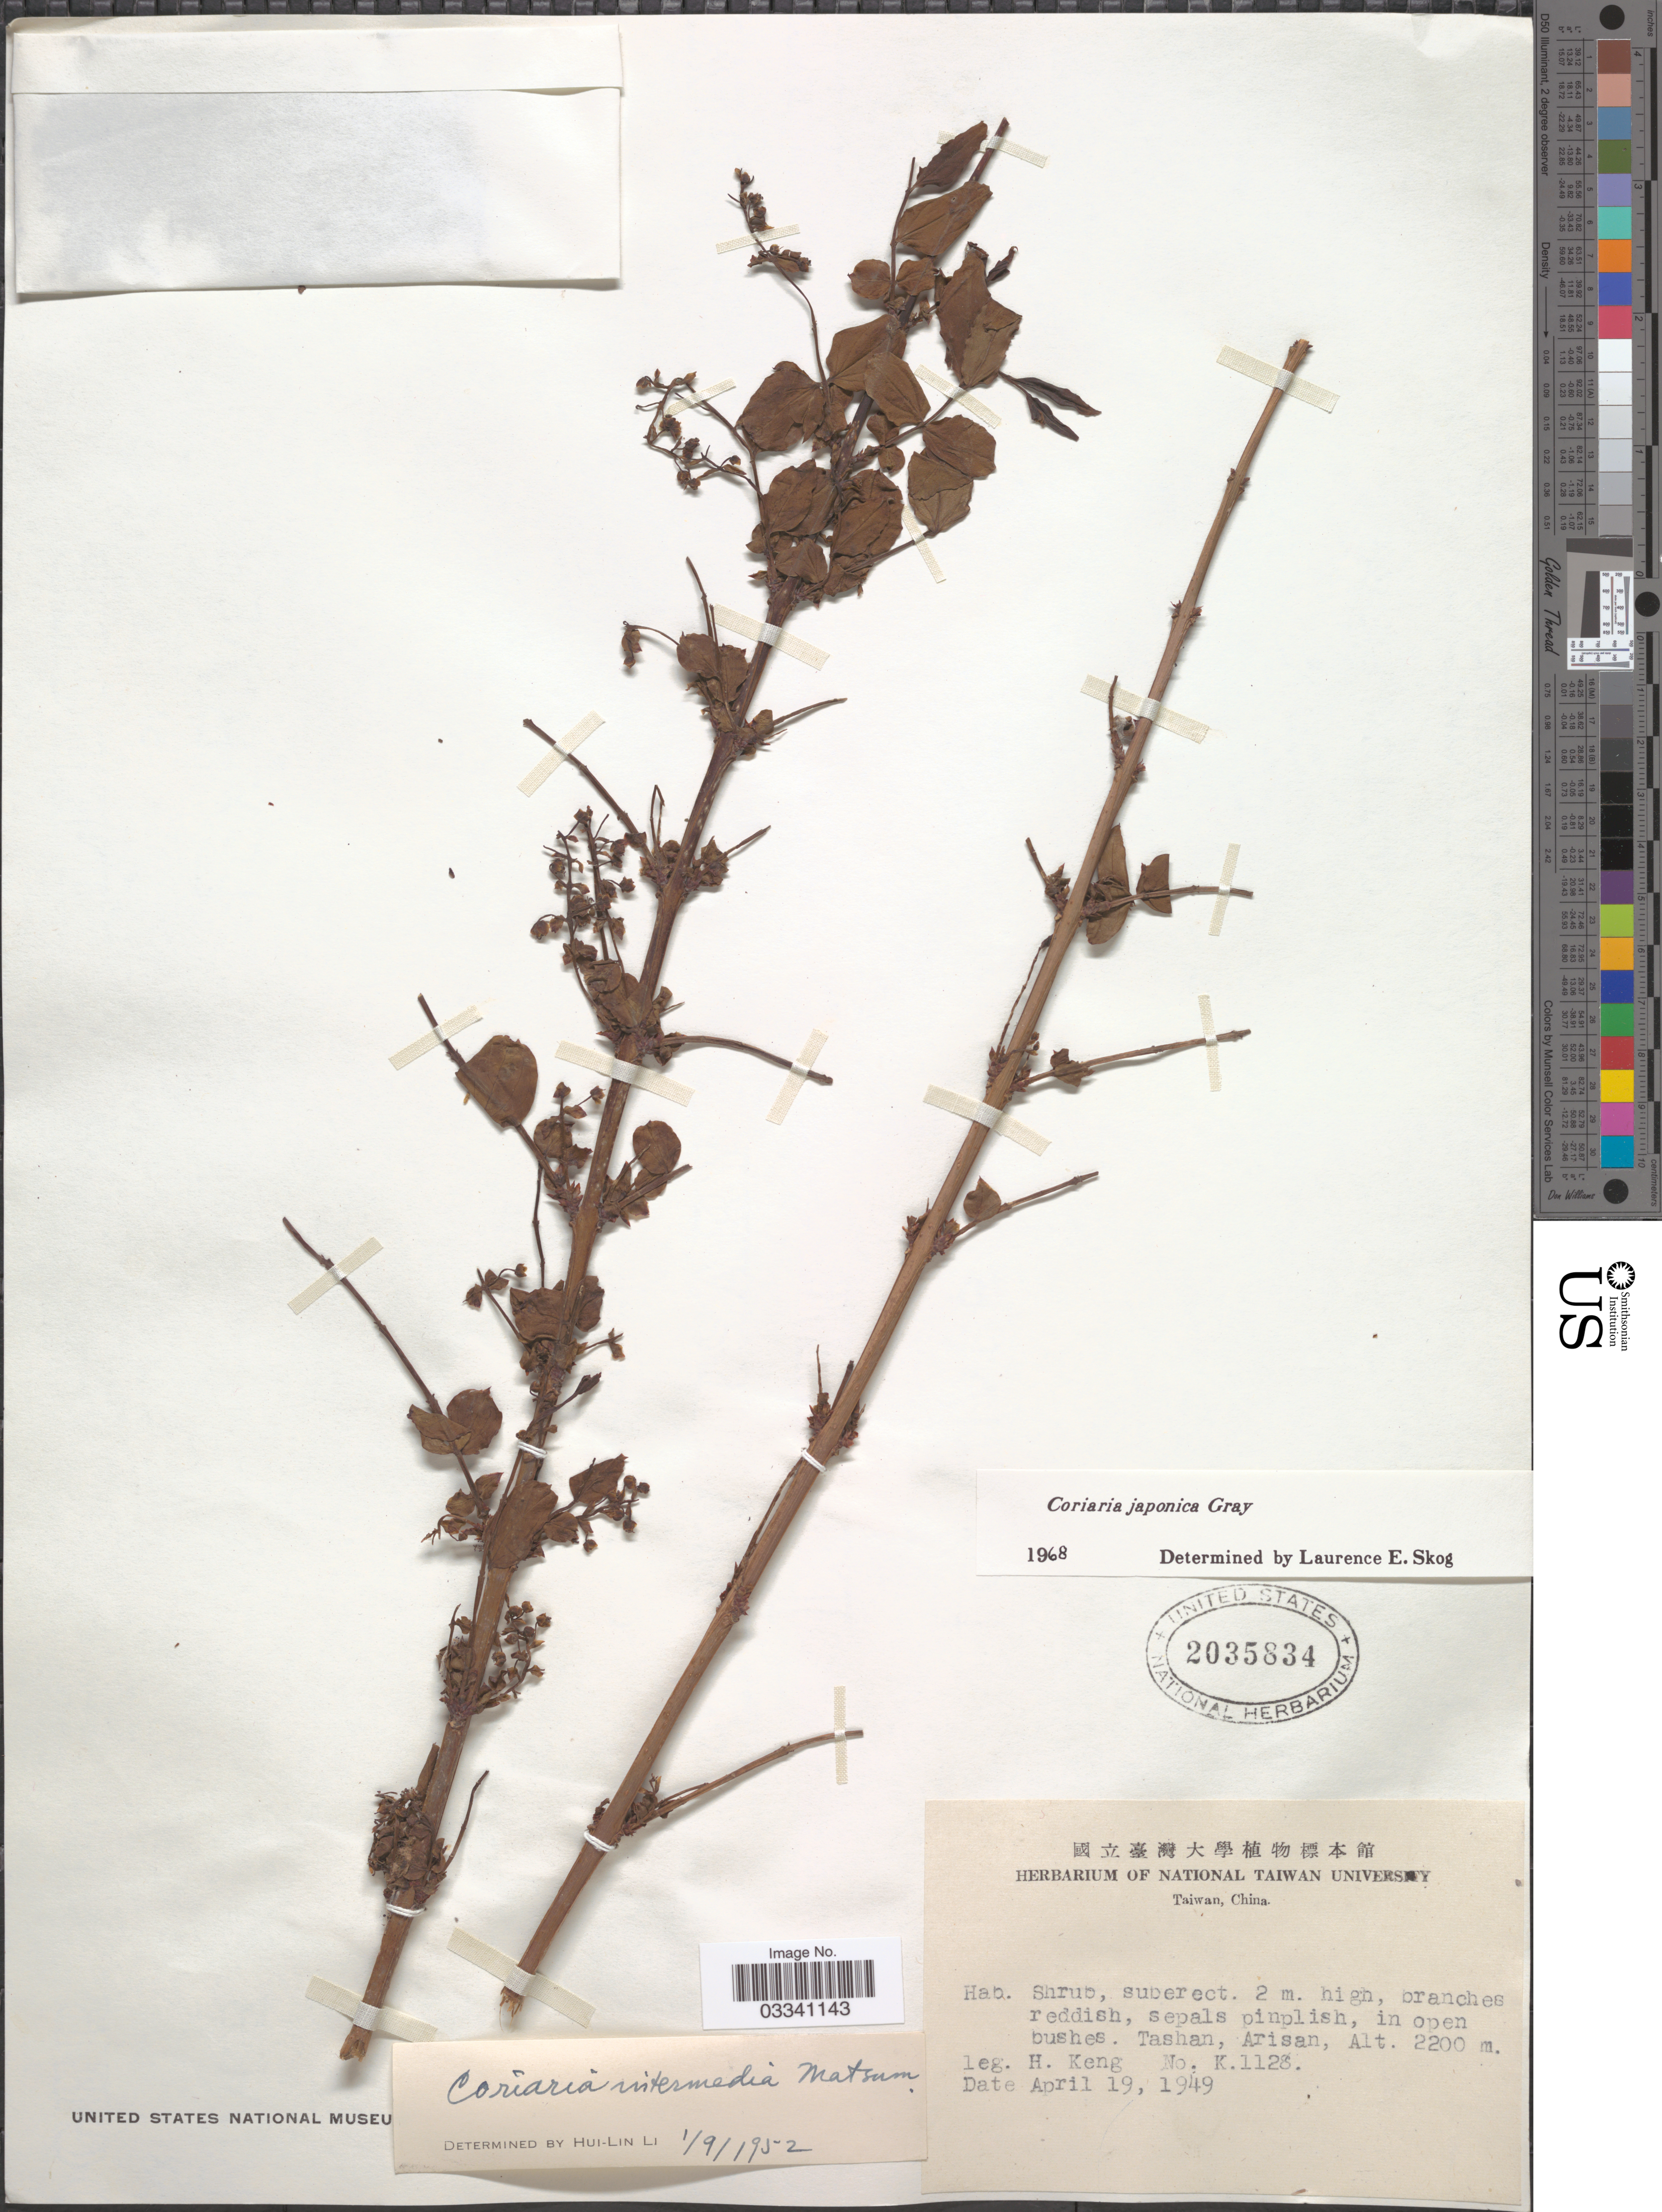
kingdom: Plantae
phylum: Tracheophyta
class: Magnoliopsida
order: Cucurbitales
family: Coriariaceae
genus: Coriaria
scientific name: Coriaria japonica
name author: A. Gray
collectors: H. Keng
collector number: K. 1128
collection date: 1949-04-19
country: Taiwan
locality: Tashan, Arisan.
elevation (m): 2200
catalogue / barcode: US 2035834